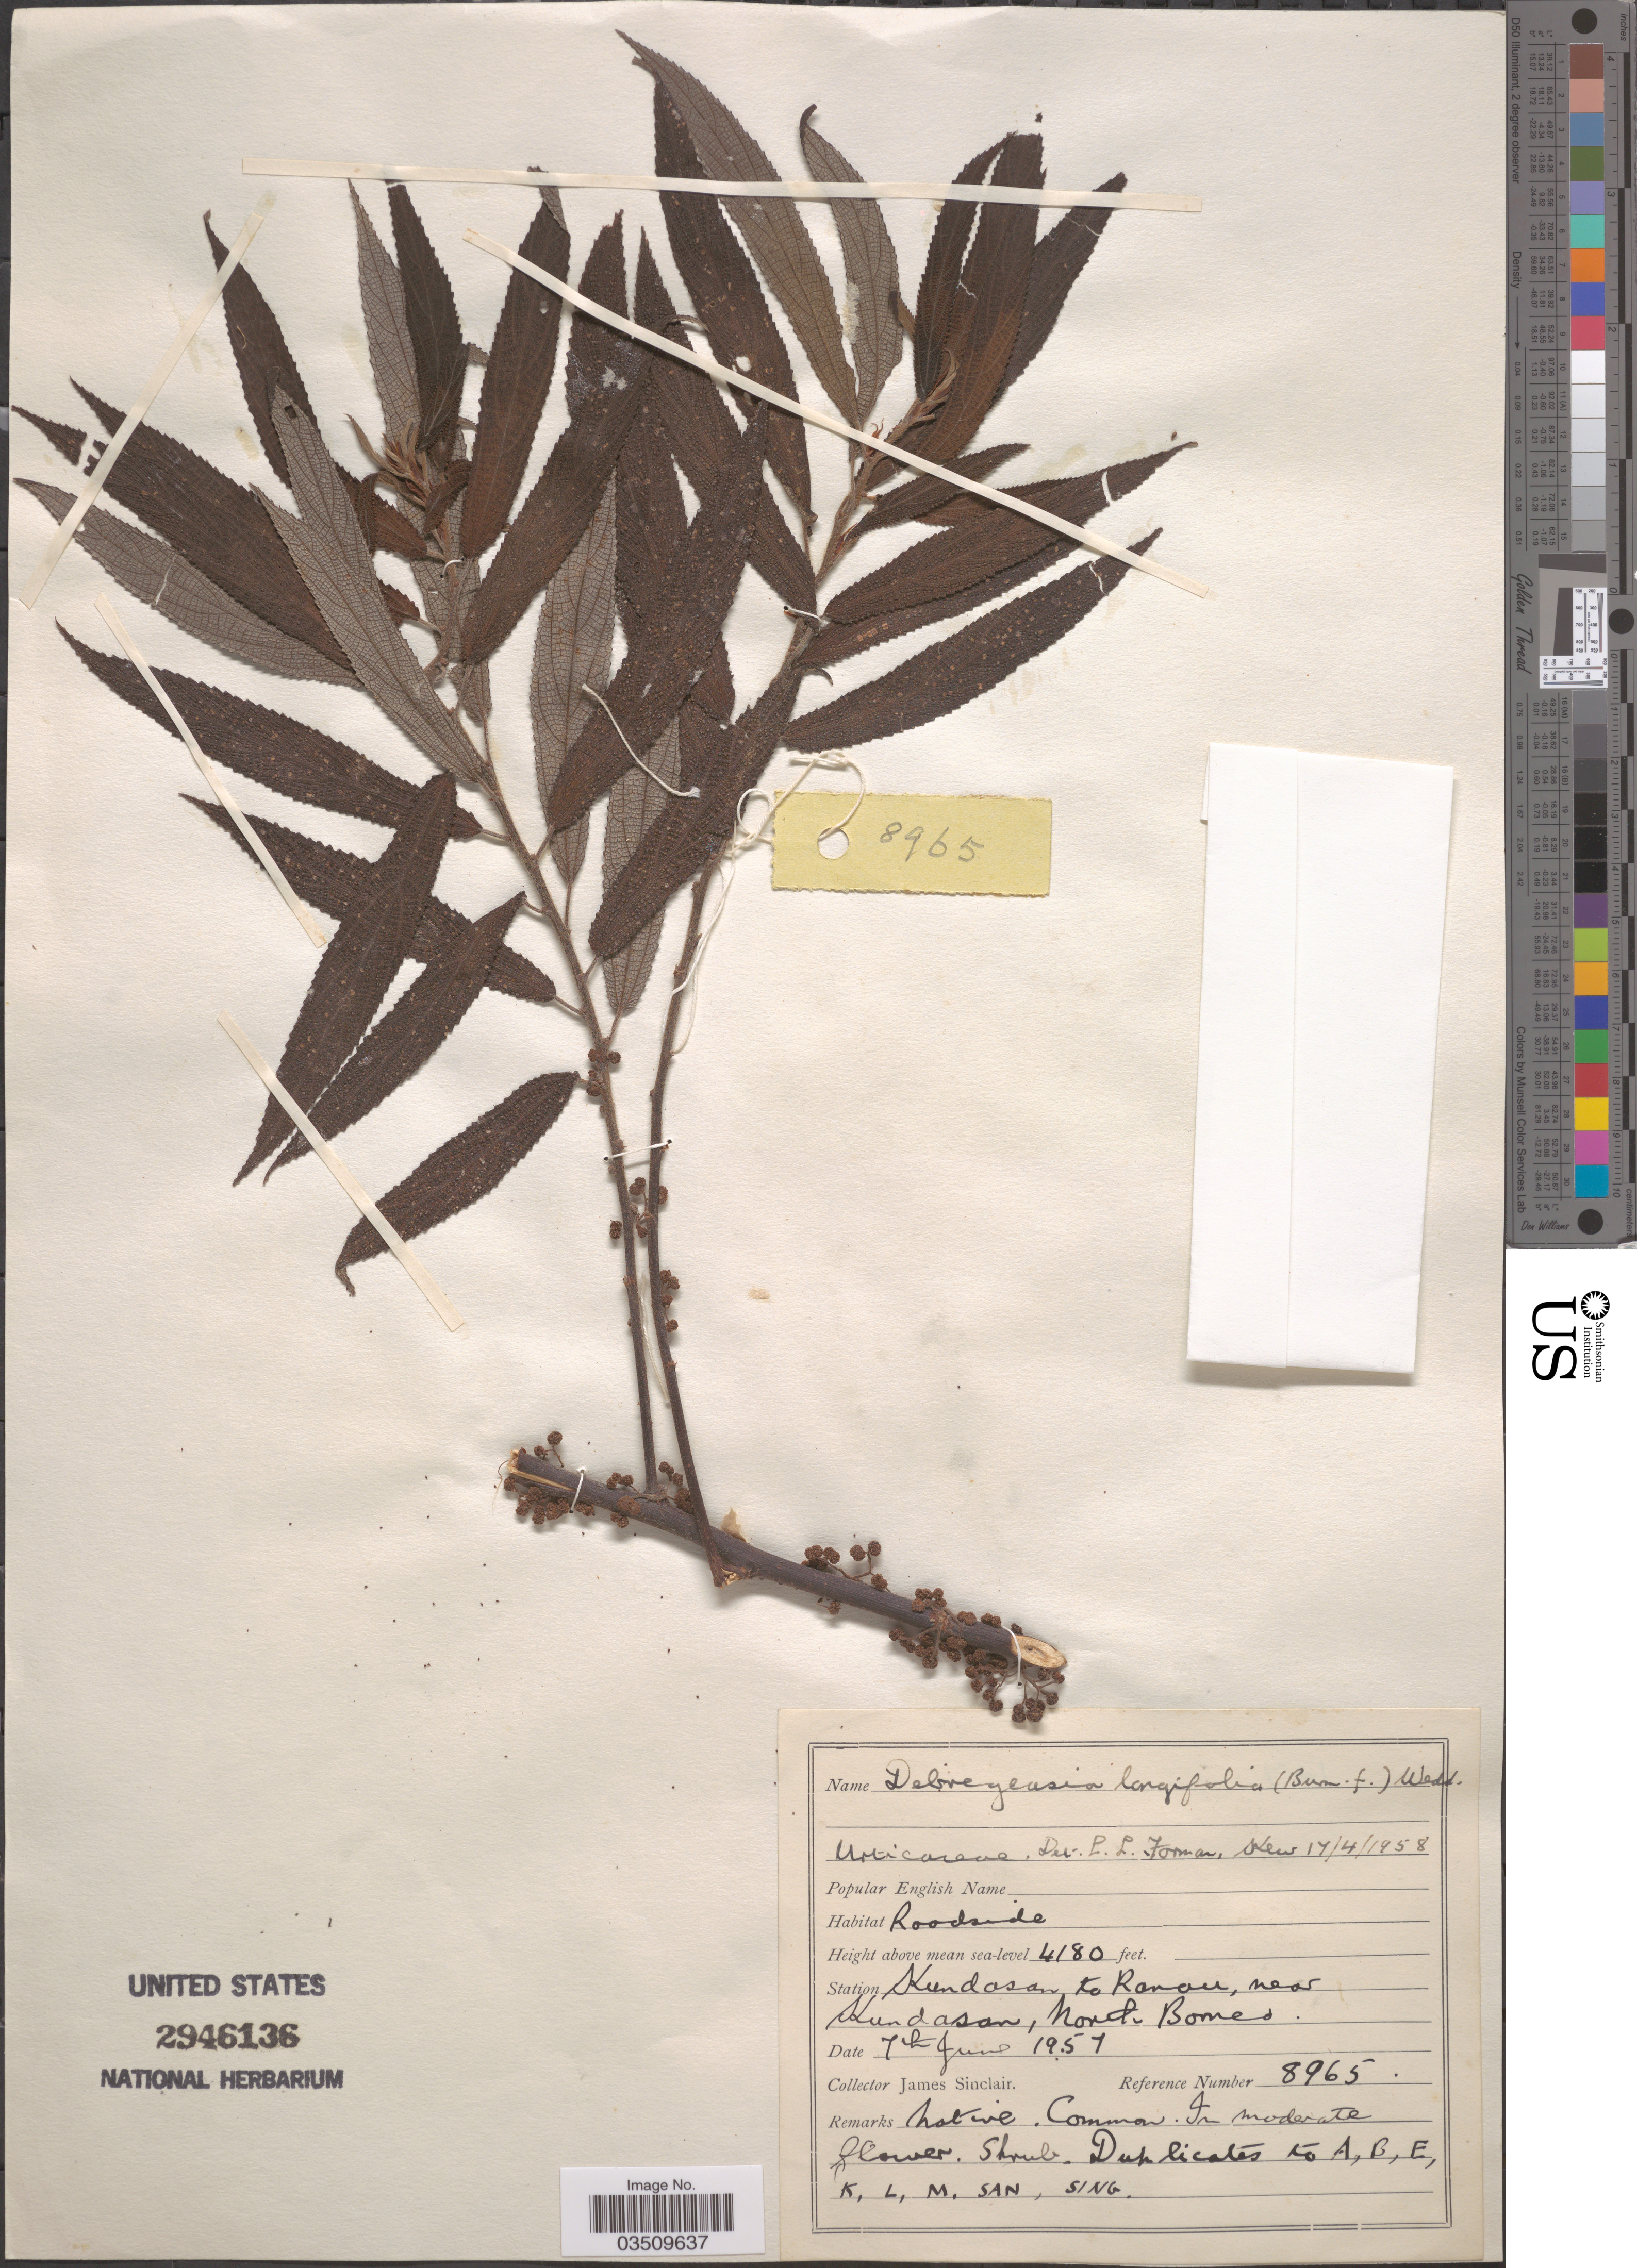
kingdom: Plantae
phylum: Tracheophyta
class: Magnoliopsida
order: Rosales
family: Urticaceae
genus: Debregeasia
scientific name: Debregeasia longifolia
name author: (Burm. f.) Wedd.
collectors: J. Sinclair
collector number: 8965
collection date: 1957-06-07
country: Malaysia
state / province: Sabah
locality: Station Kundasan to Ranau, near Kundasan, North Borneo.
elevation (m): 1274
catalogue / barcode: US 2946136